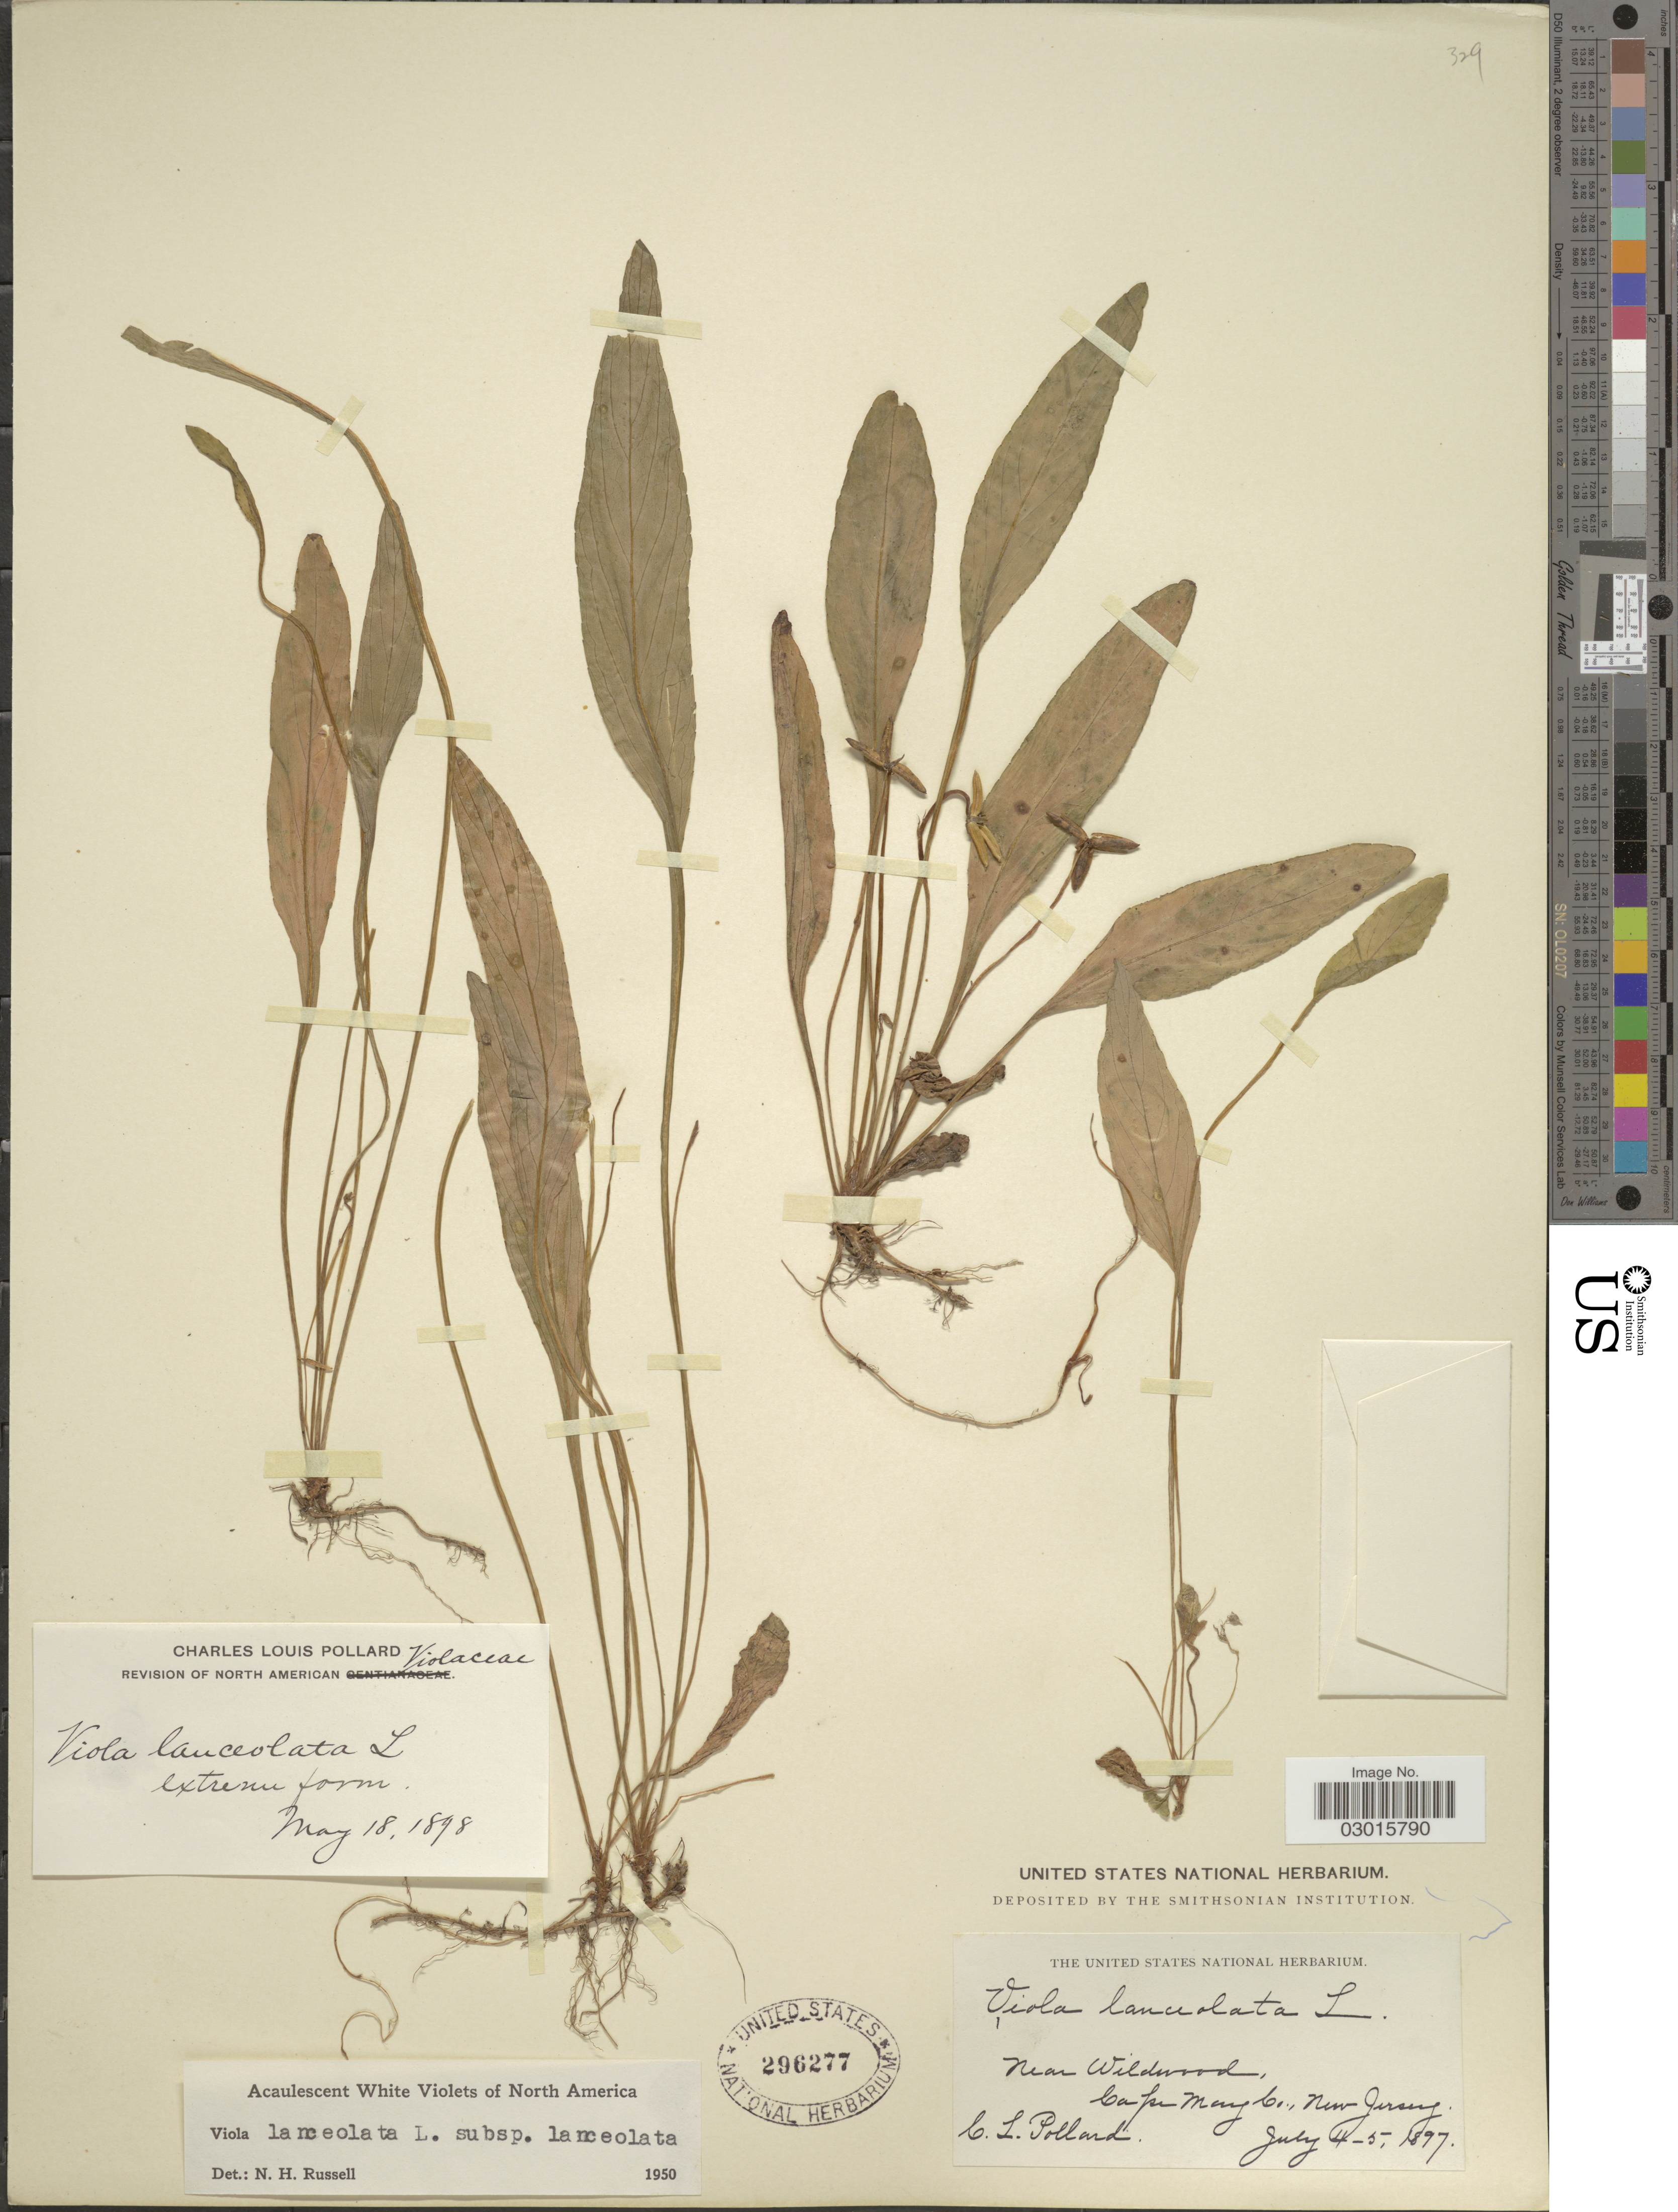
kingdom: Plantae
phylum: Tracheophyta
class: Magnoliopsida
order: Malpighiales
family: Violaceae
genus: Viola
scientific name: Viola lanceolata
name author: L.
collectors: C. L. Pollard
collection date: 1897-07-04/1897-07-05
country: United States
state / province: New Jersey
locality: Near Wildwood, Cape May Co.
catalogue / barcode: US 296277